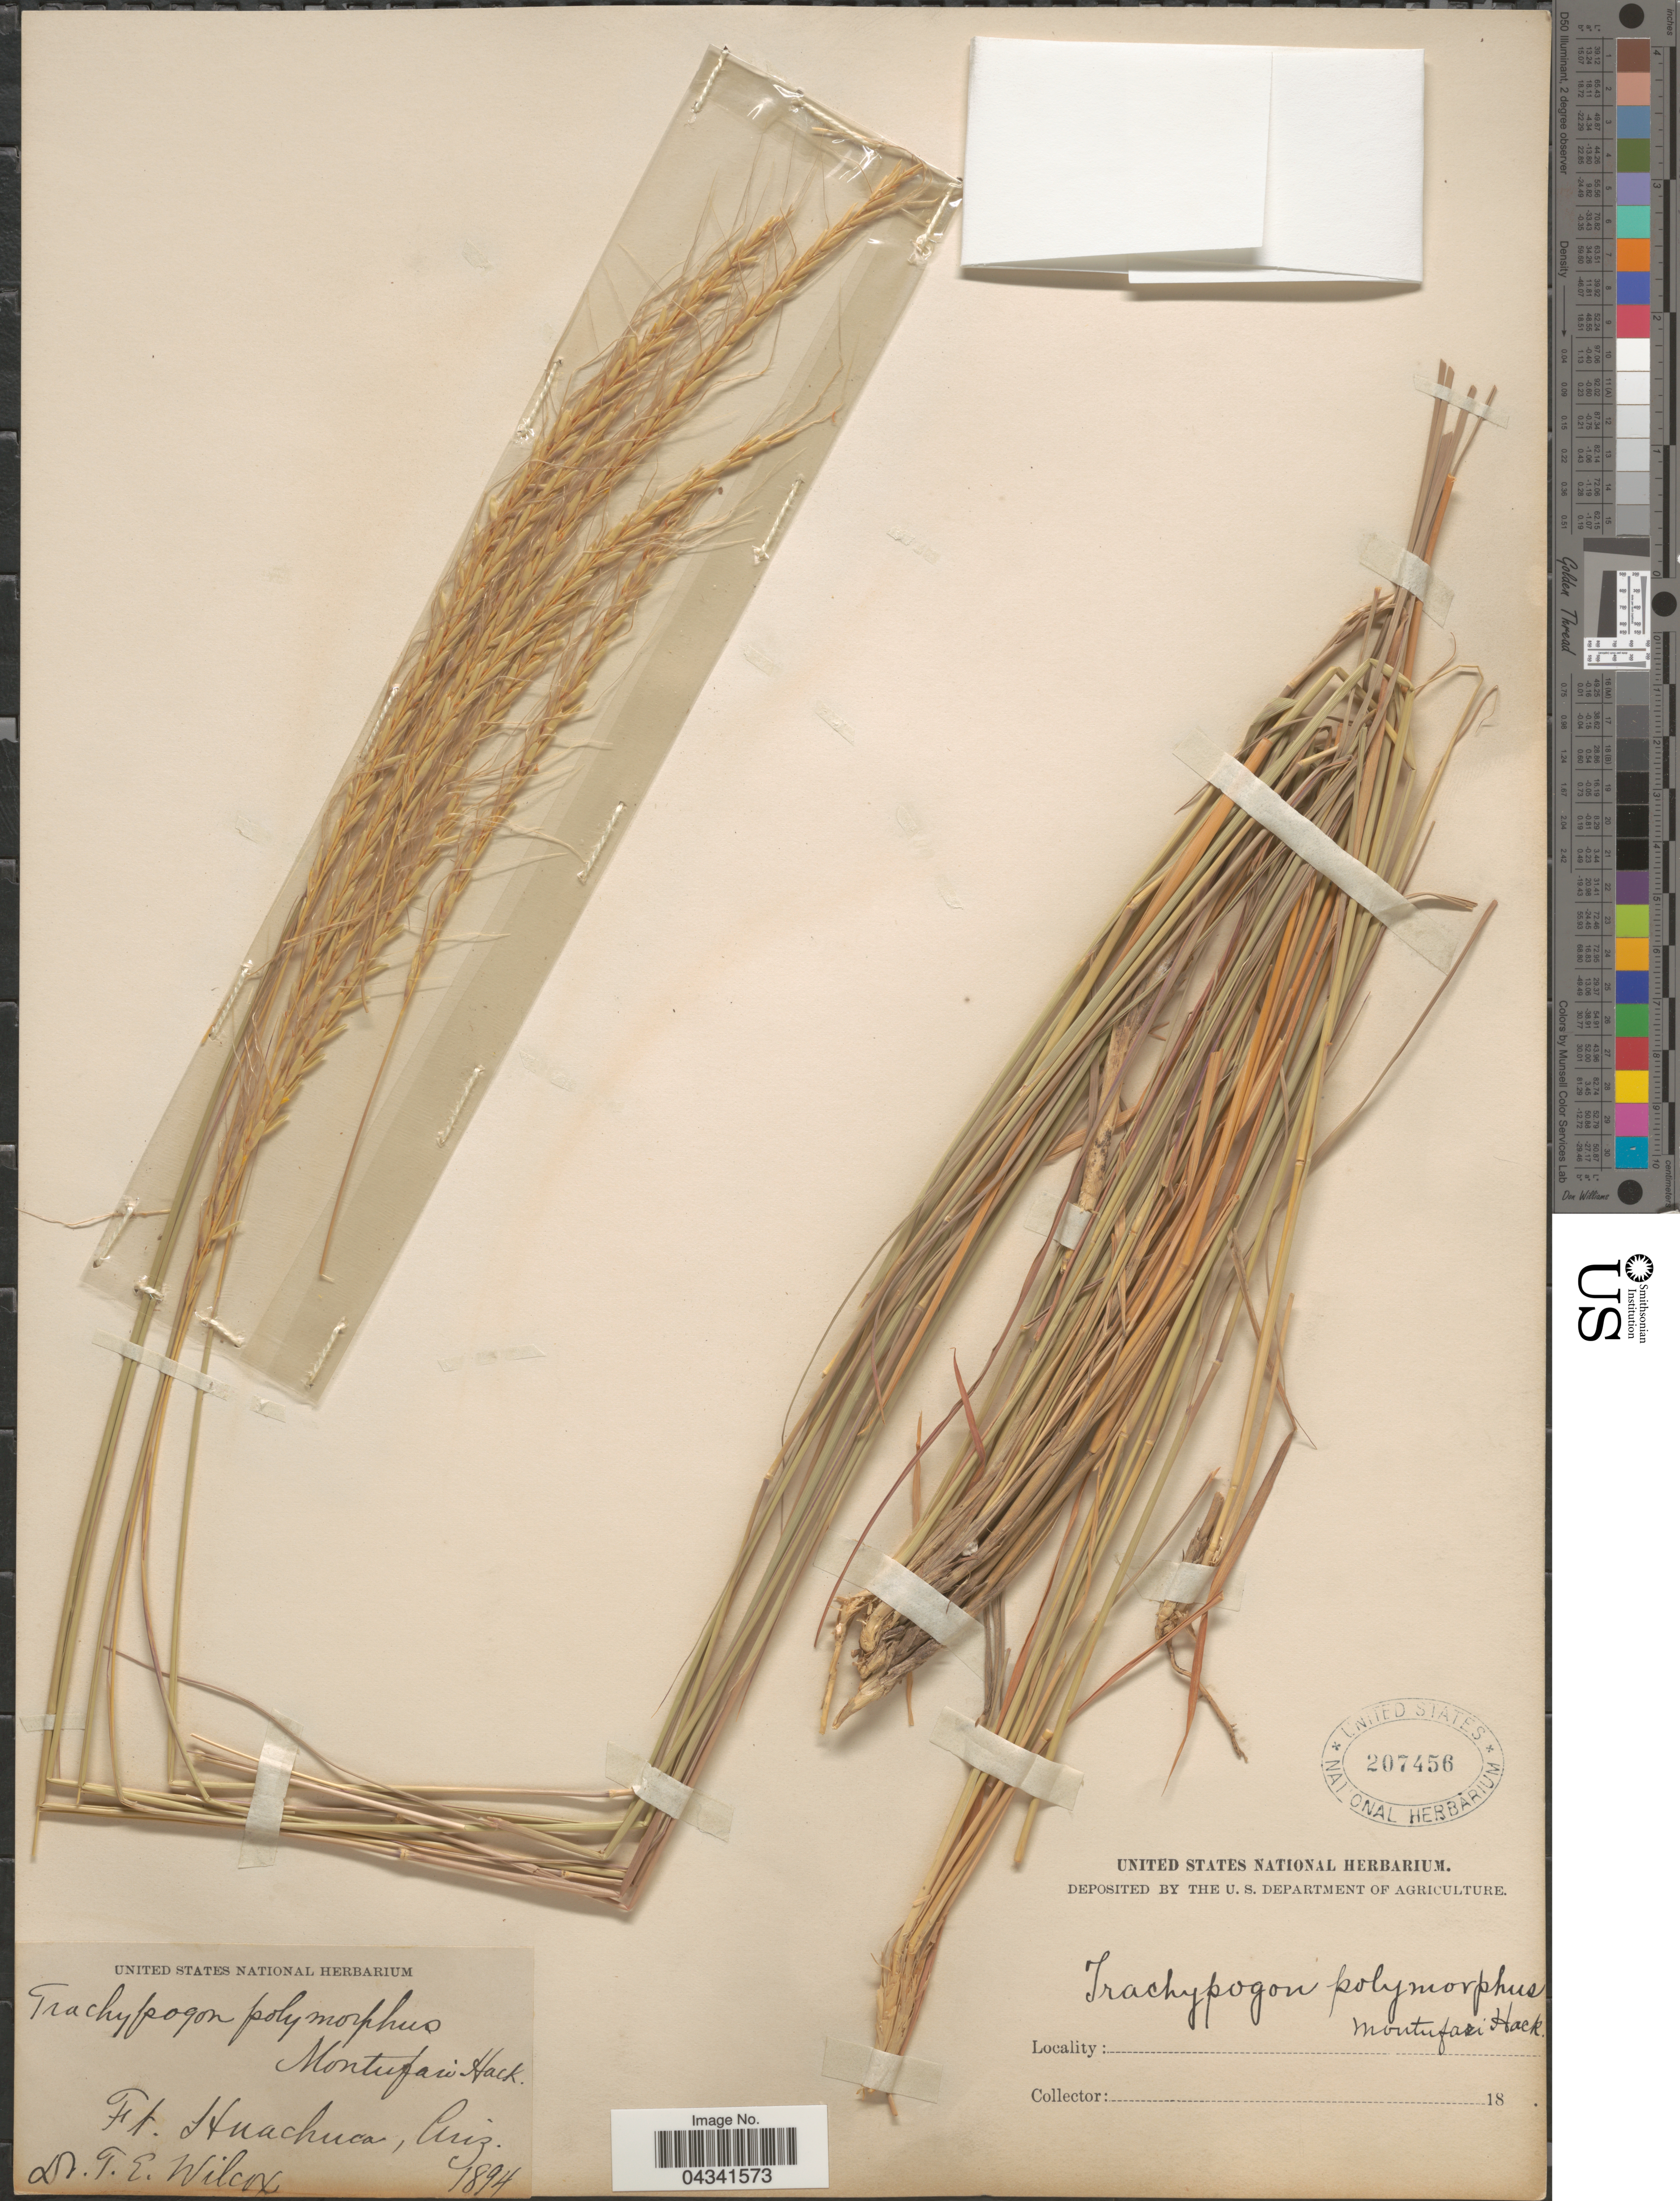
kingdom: Plantae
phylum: Tracheophyta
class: Liliopsida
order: Poales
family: Poaceae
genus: Trachypogon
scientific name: Trachypogon spicatus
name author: (L. f.) Kuntze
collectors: T. E. Wilcox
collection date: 1894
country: United States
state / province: Arizona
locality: Ft. Huachuca.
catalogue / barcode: US 207456